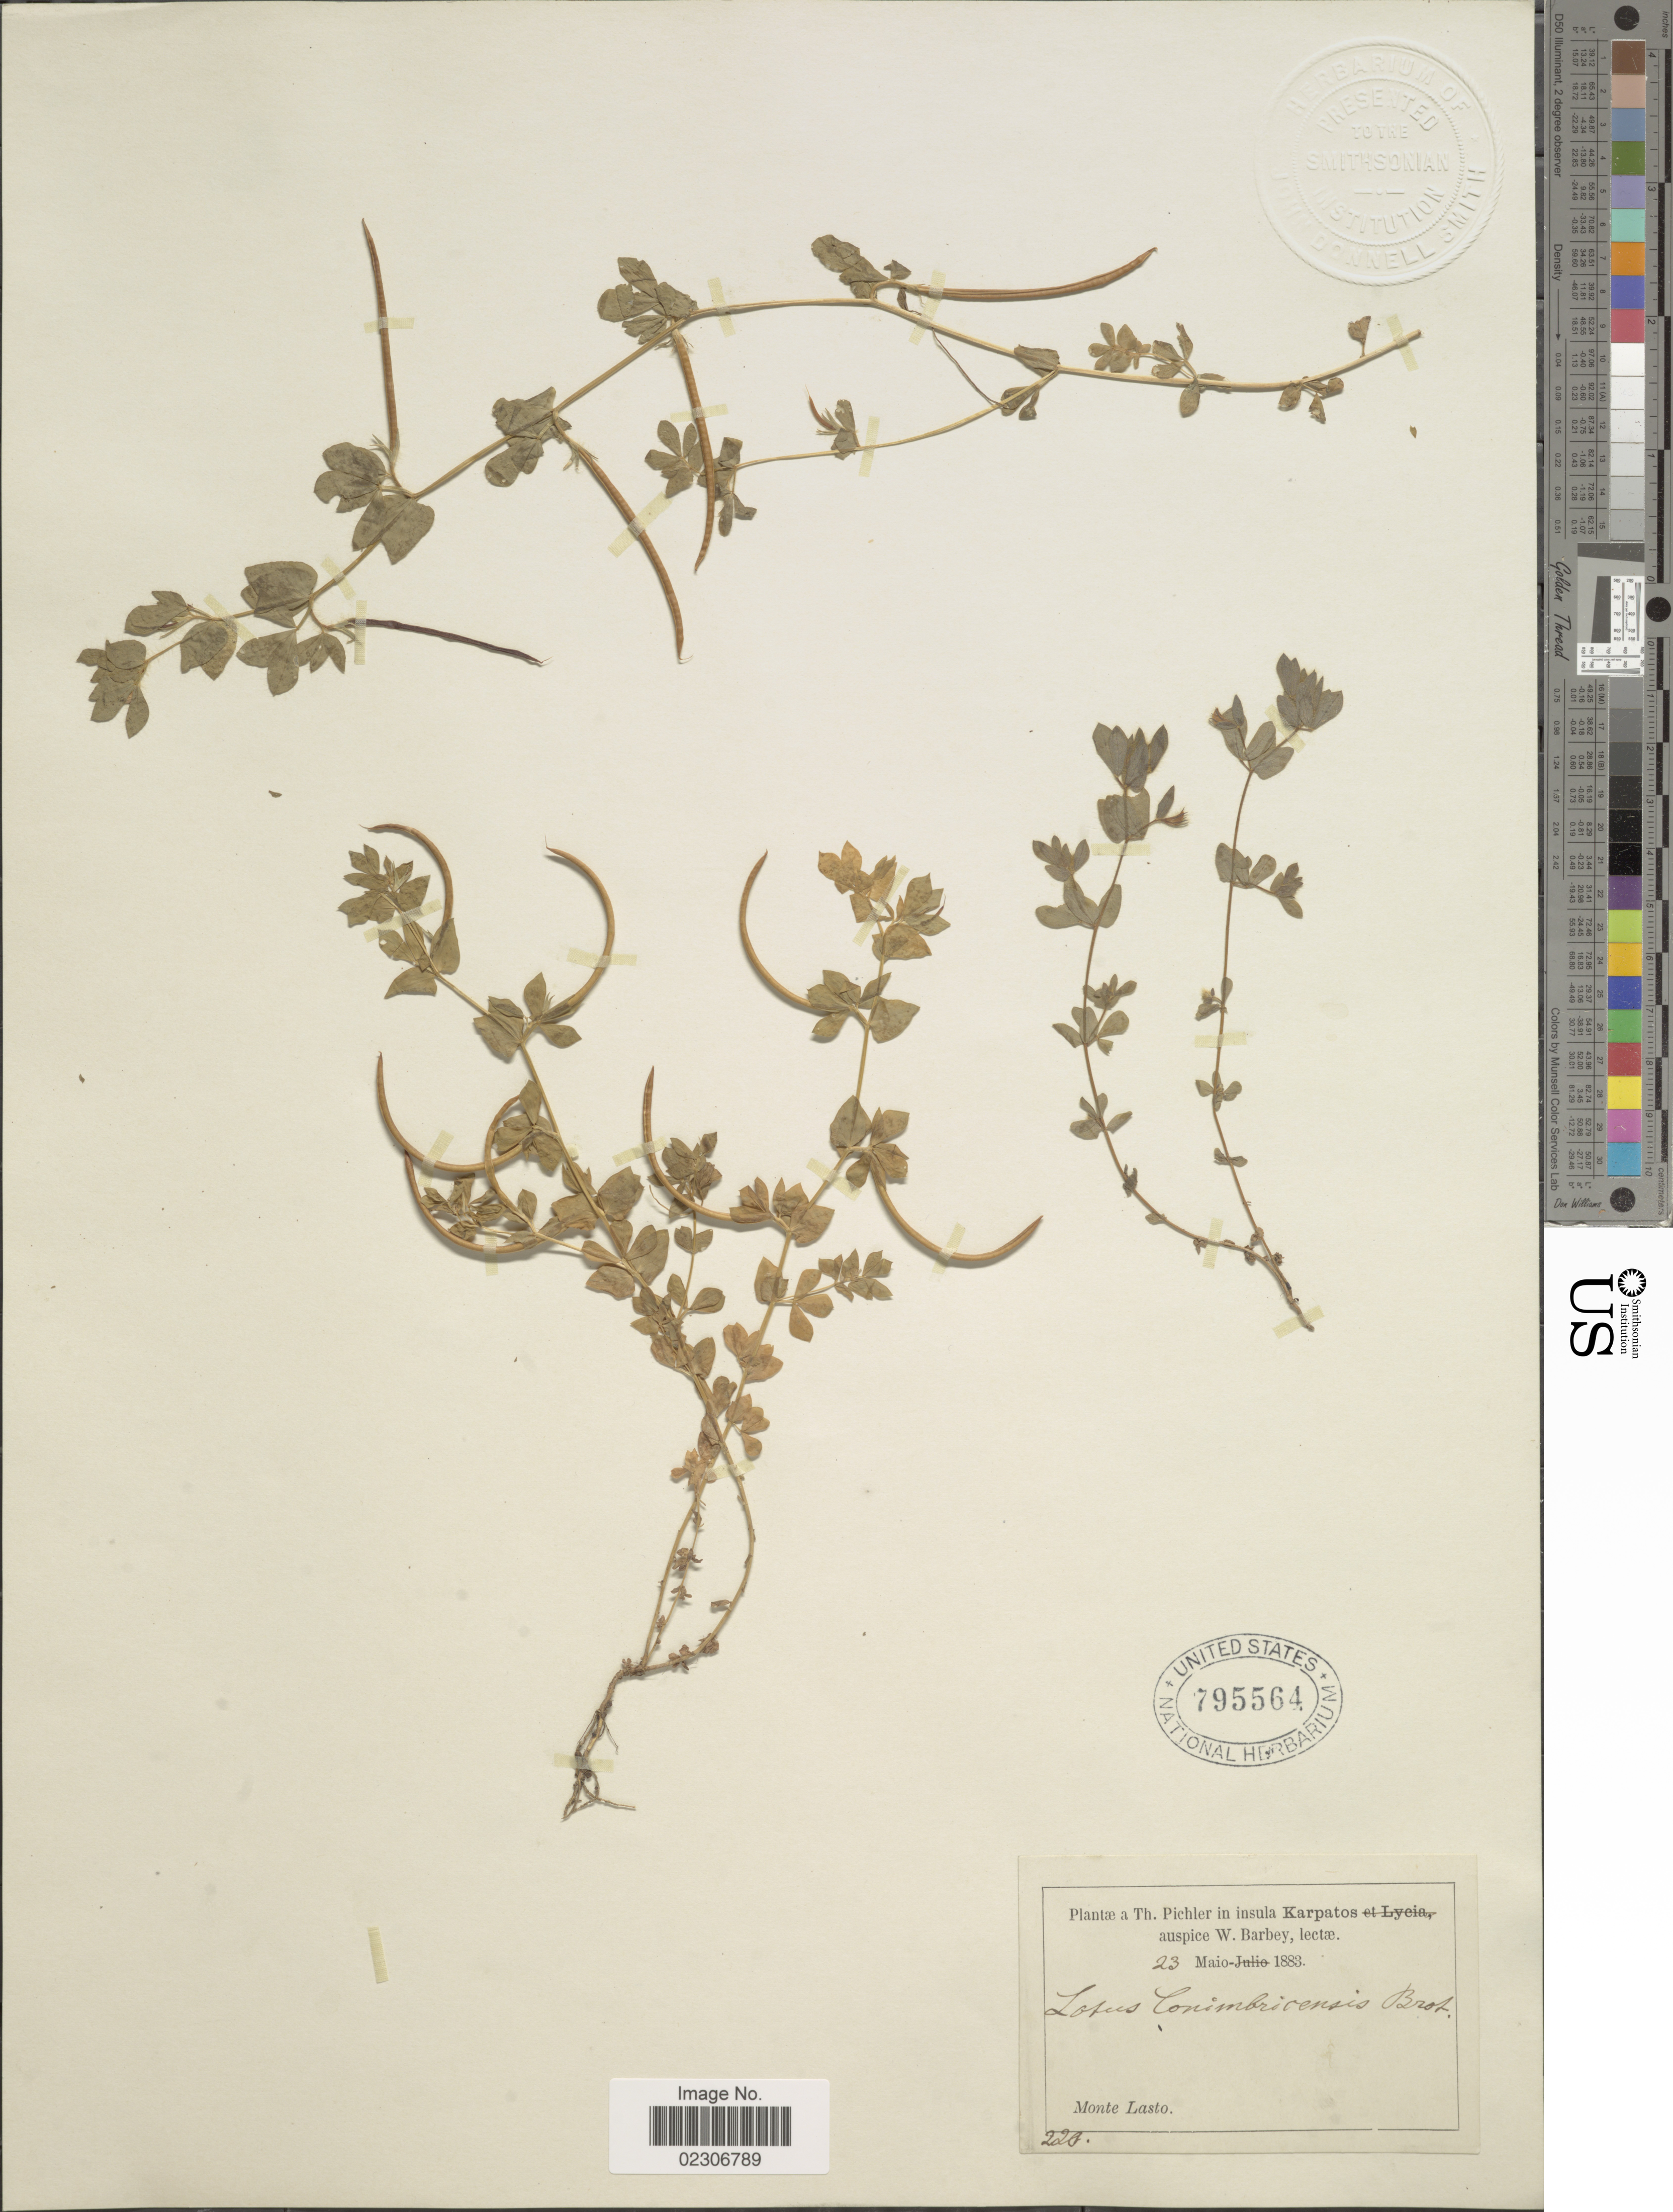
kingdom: Plantae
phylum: Tracheophyta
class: Magnoliopsida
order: Fabales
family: Fabaceae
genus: Lotus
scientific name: Lotus conimbricensis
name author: Brot.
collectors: T. Pichler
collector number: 228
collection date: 1883-05-23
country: Greece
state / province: South Aegean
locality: In insula Karpatos auspice W. Barbey, lectae. Monte Lasto.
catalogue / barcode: US 795564